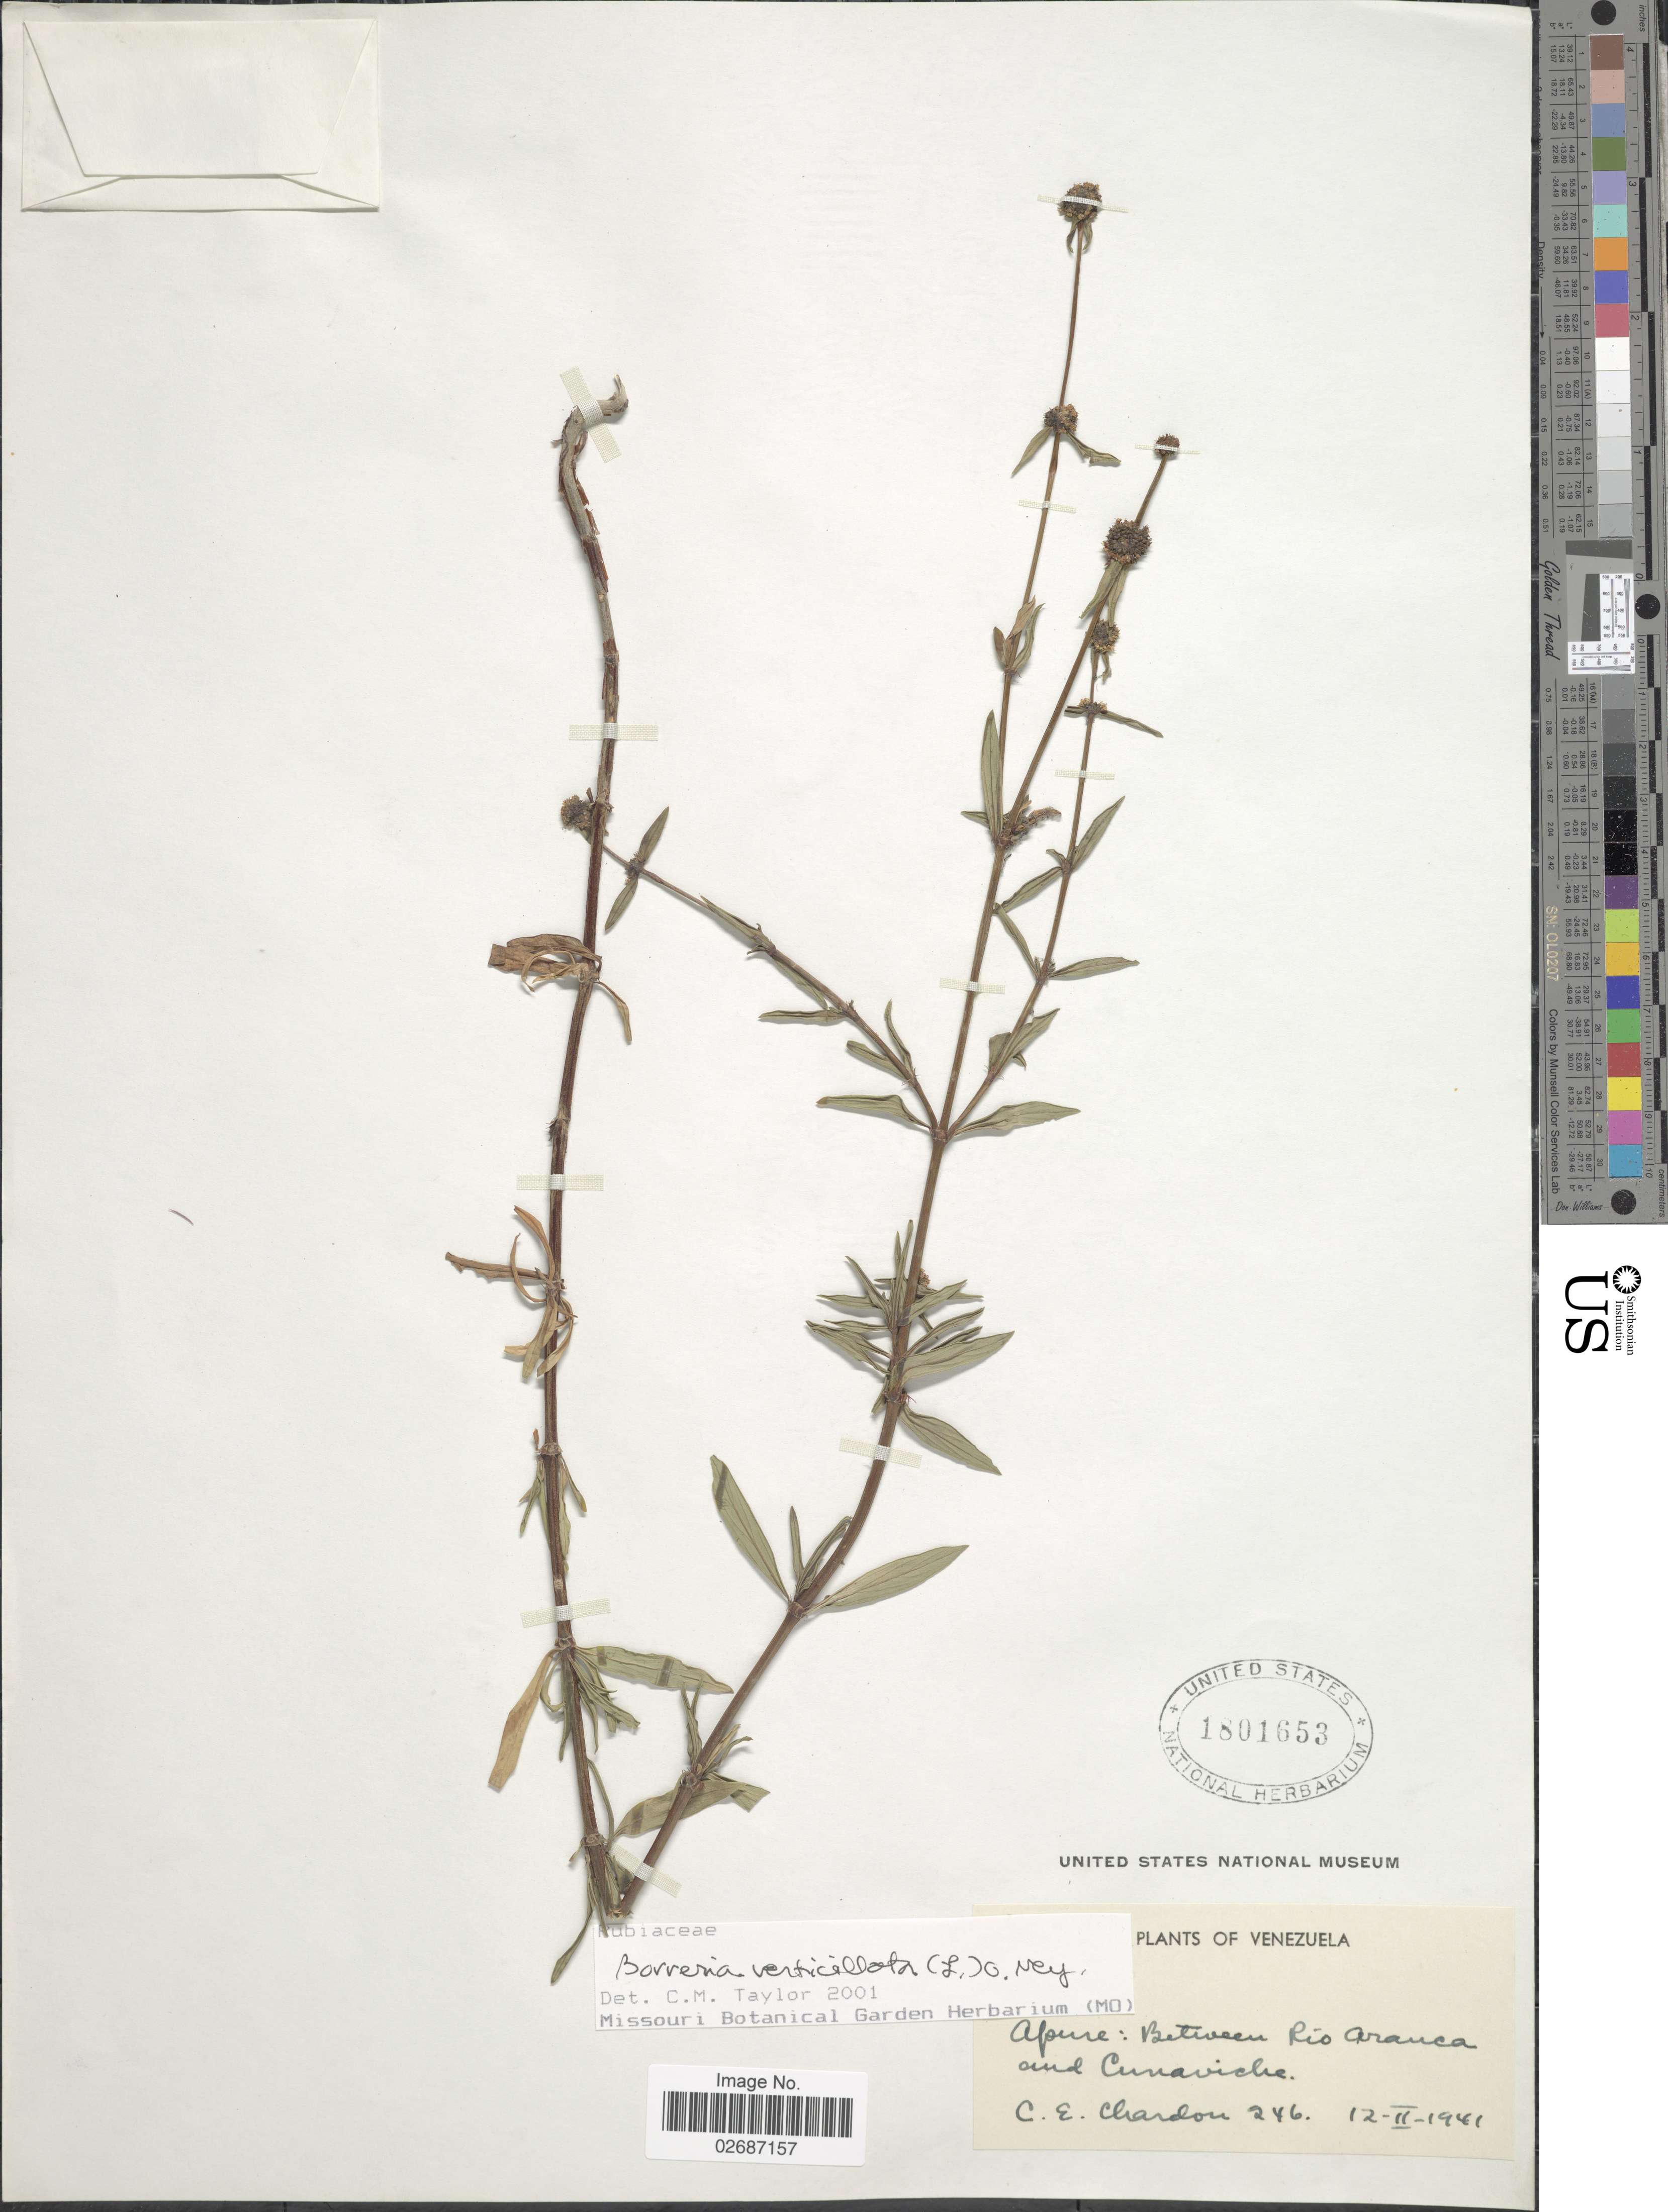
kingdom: Plantae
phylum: Tracheophyta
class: Magnoliopsida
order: Gentianales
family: Rubiaceae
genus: Borreria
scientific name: Borreria verticillata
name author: (L.) G. Mey.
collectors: C. E. Chardón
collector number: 246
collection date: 1941-02-12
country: Venezuela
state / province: Apure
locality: Between Rio Aranca and Cunaviche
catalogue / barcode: US 1801653